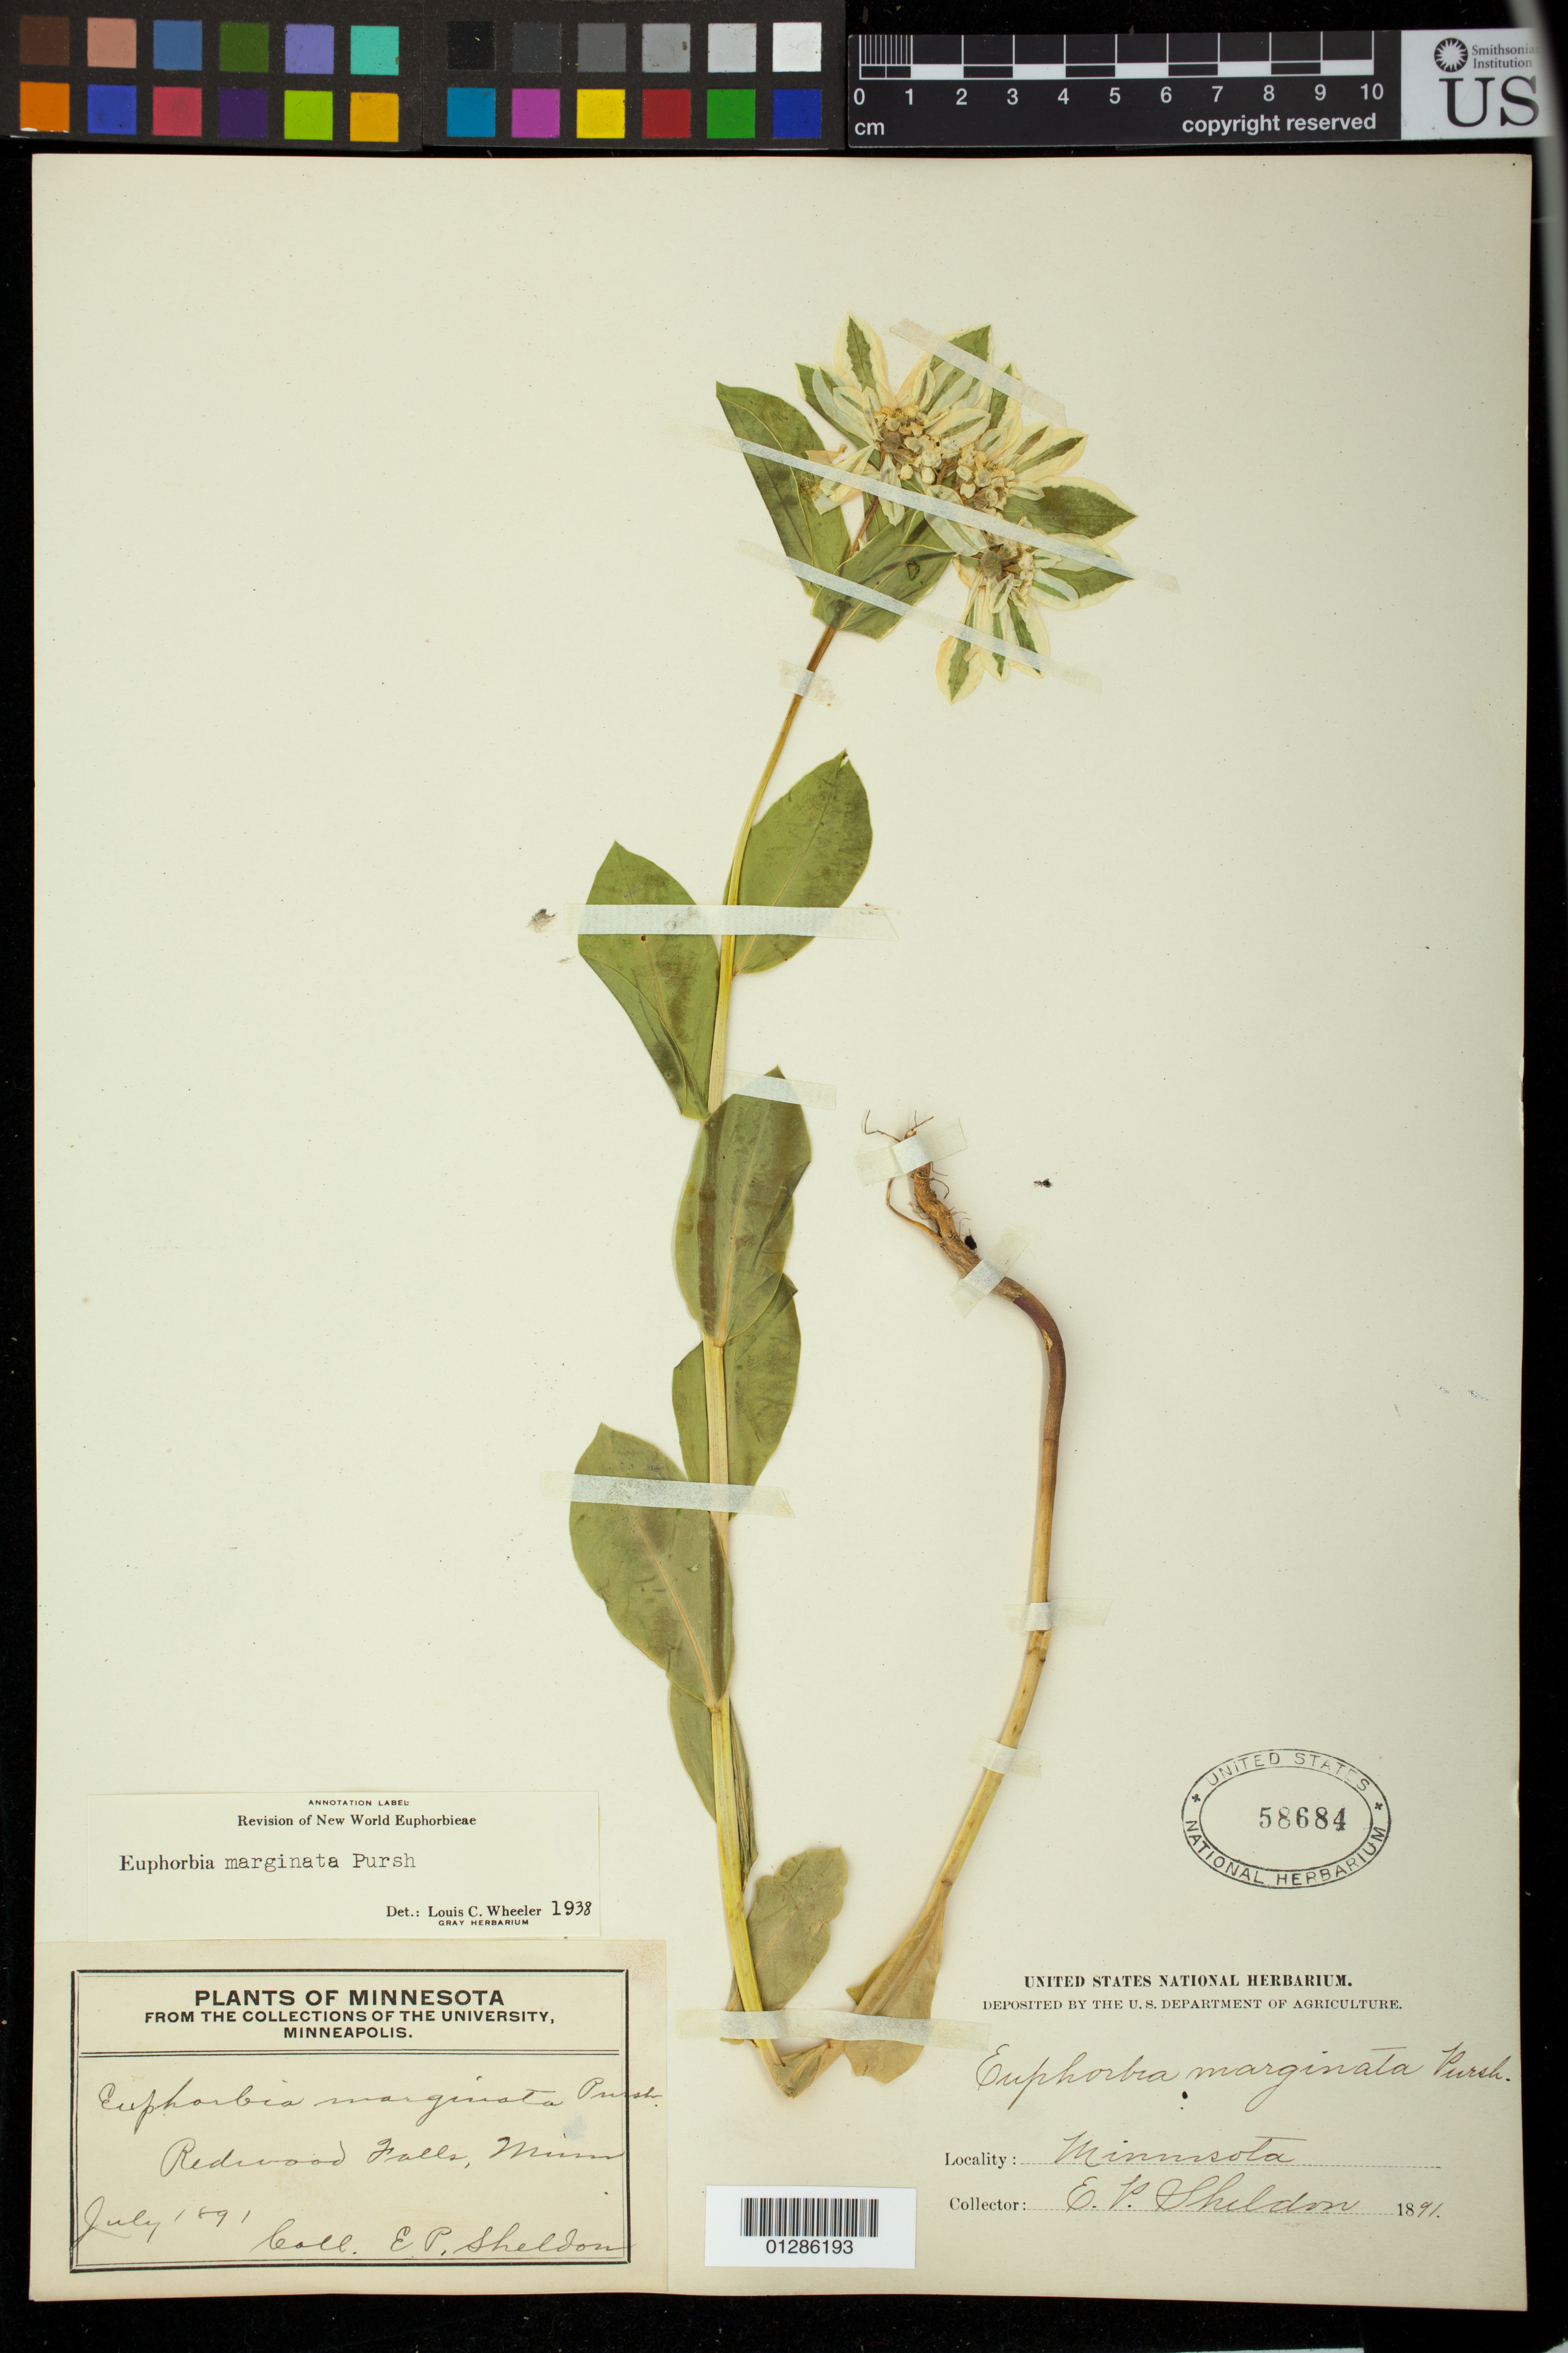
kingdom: Plantae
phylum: Tracheophyta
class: Magnoliopsida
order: Malpighiales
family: Euphorbiaceae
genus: Euphorbia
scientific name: Euphorbia marginata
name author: Pursh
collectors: E. P. Sheldon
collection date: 1891-07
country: United States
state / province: Minnesota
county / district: Redwood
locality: Redwood Falls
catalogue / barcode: US 58684